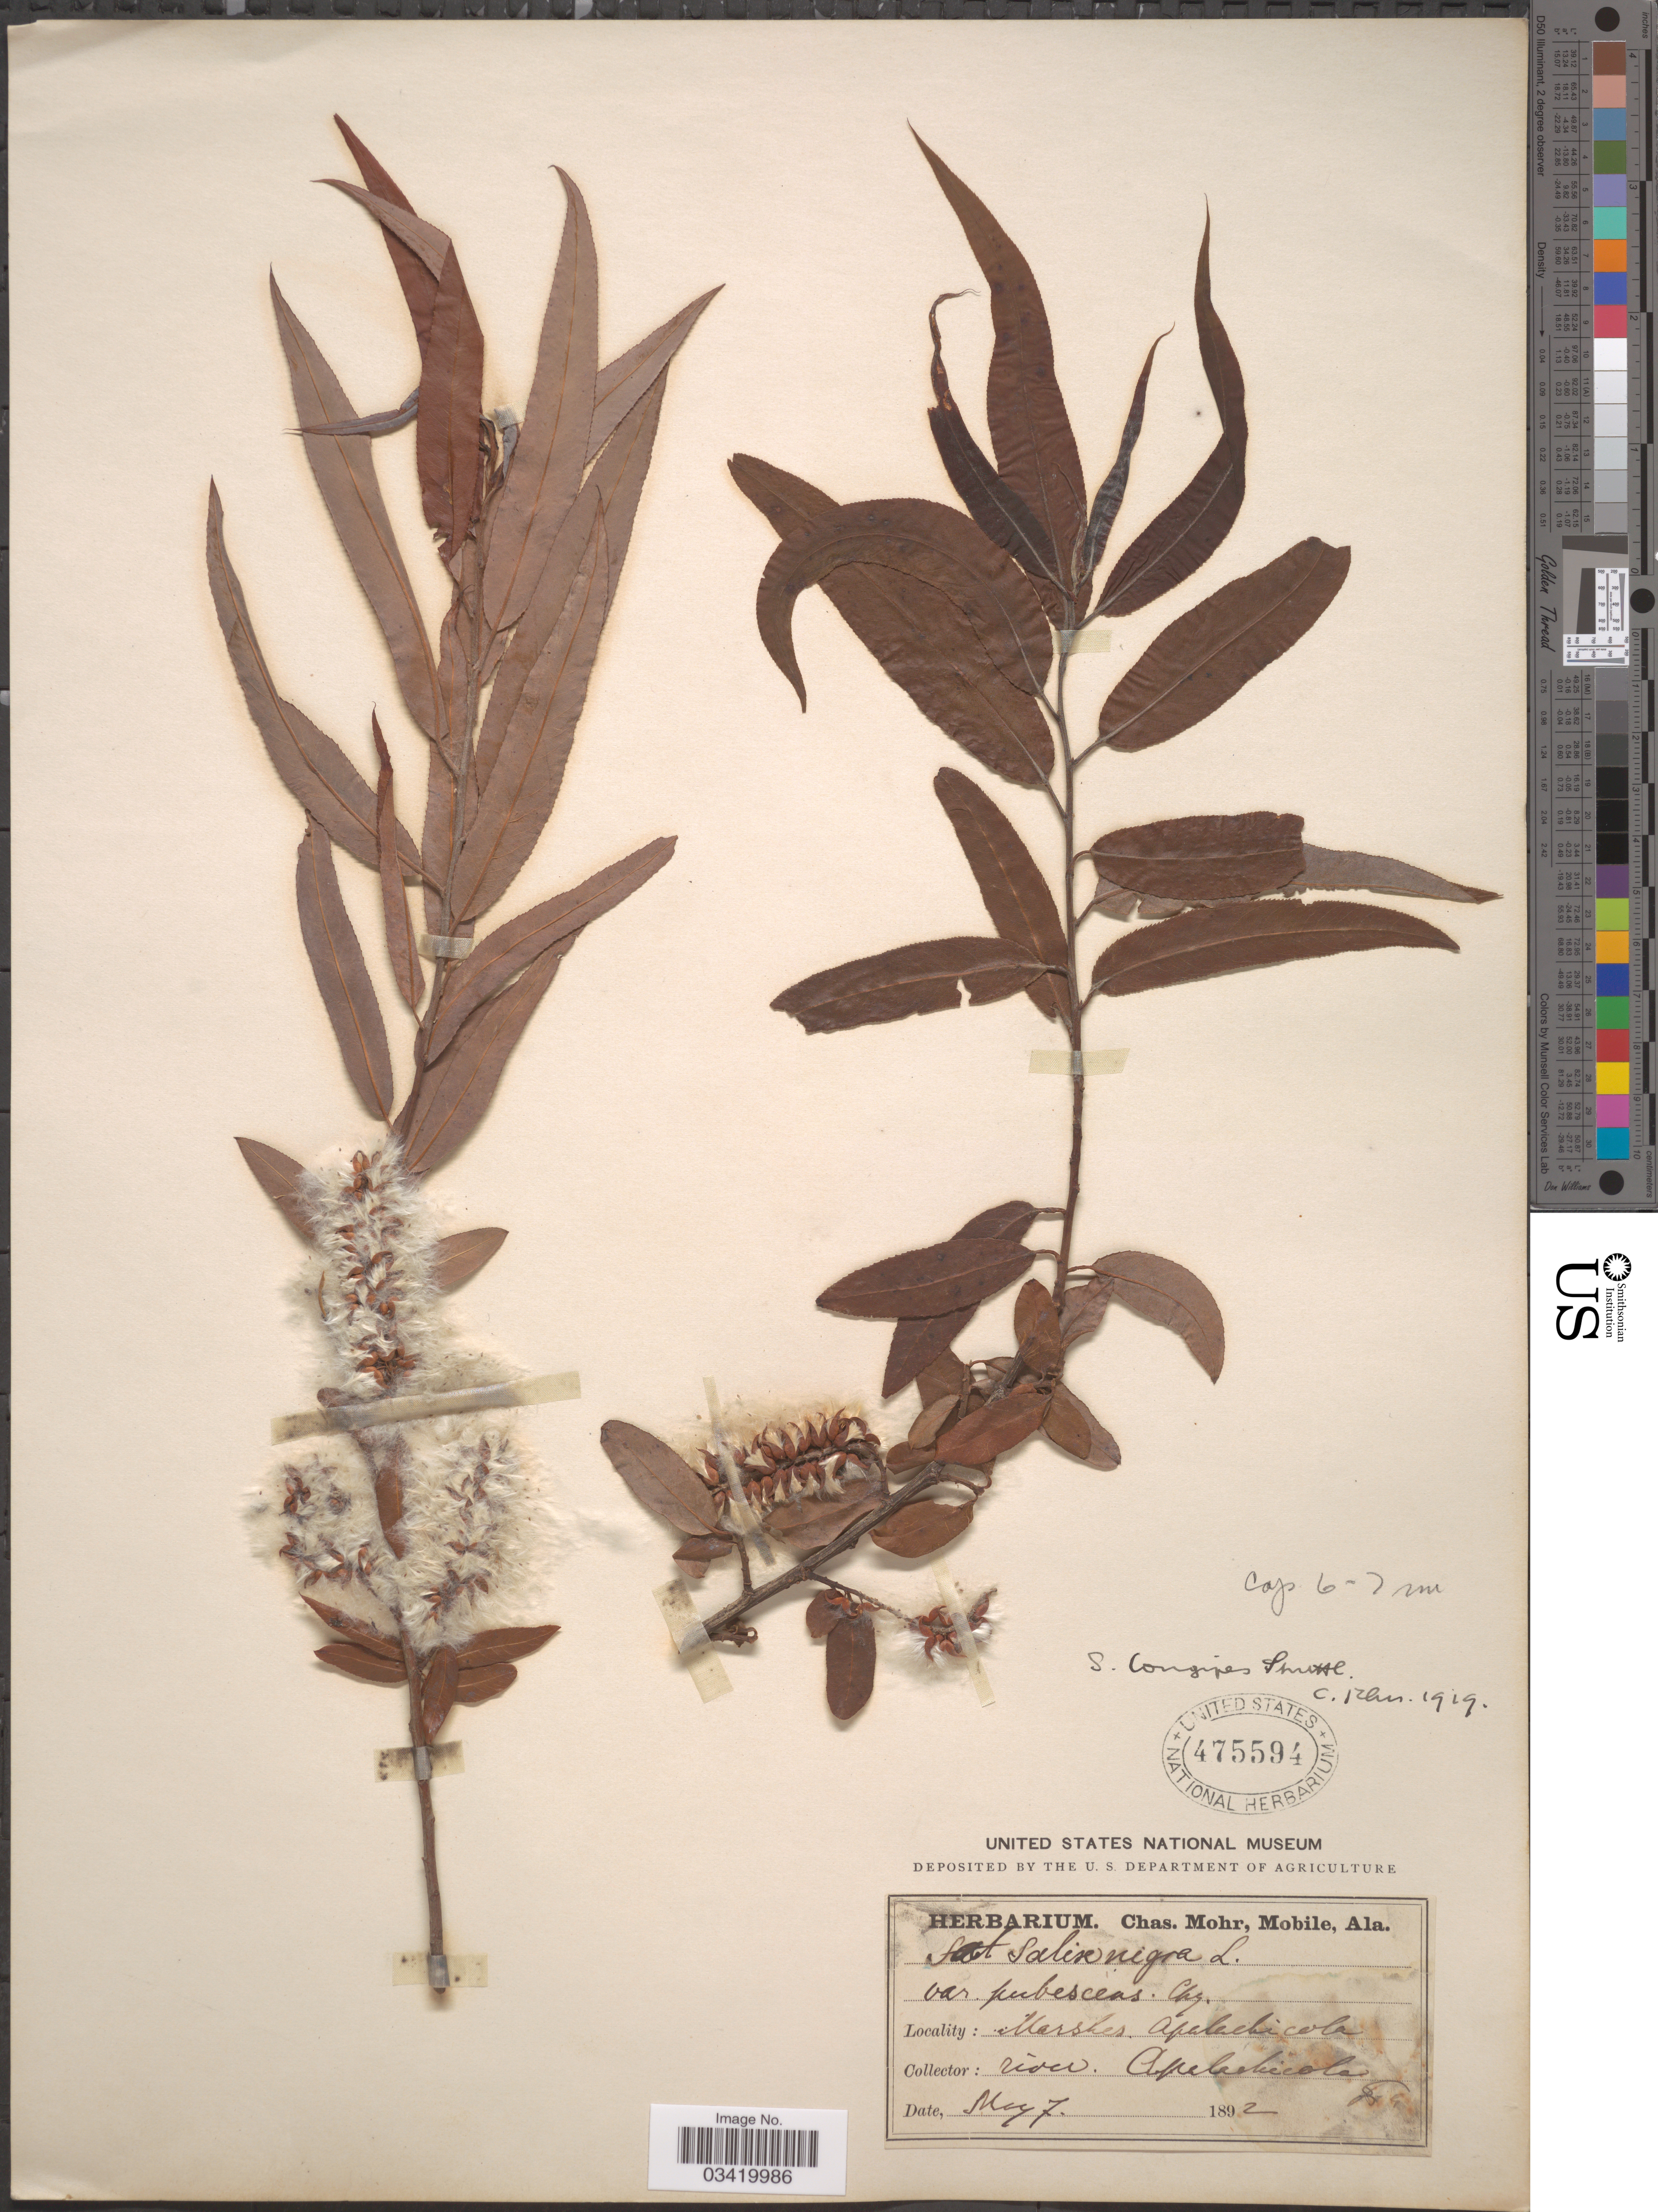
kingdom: Plantae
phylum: Tracheophyta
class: Magnoliopsida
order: Malpighiales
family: Salicaceae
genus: Salix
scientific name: Salix caroliniana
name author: Michx.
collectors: ex herb. Charles Mohr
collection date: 1892-05-07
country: United States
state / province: Florida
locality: Marshes. Apalachicola river. Apalachicola Fa.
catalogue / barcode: US 475594